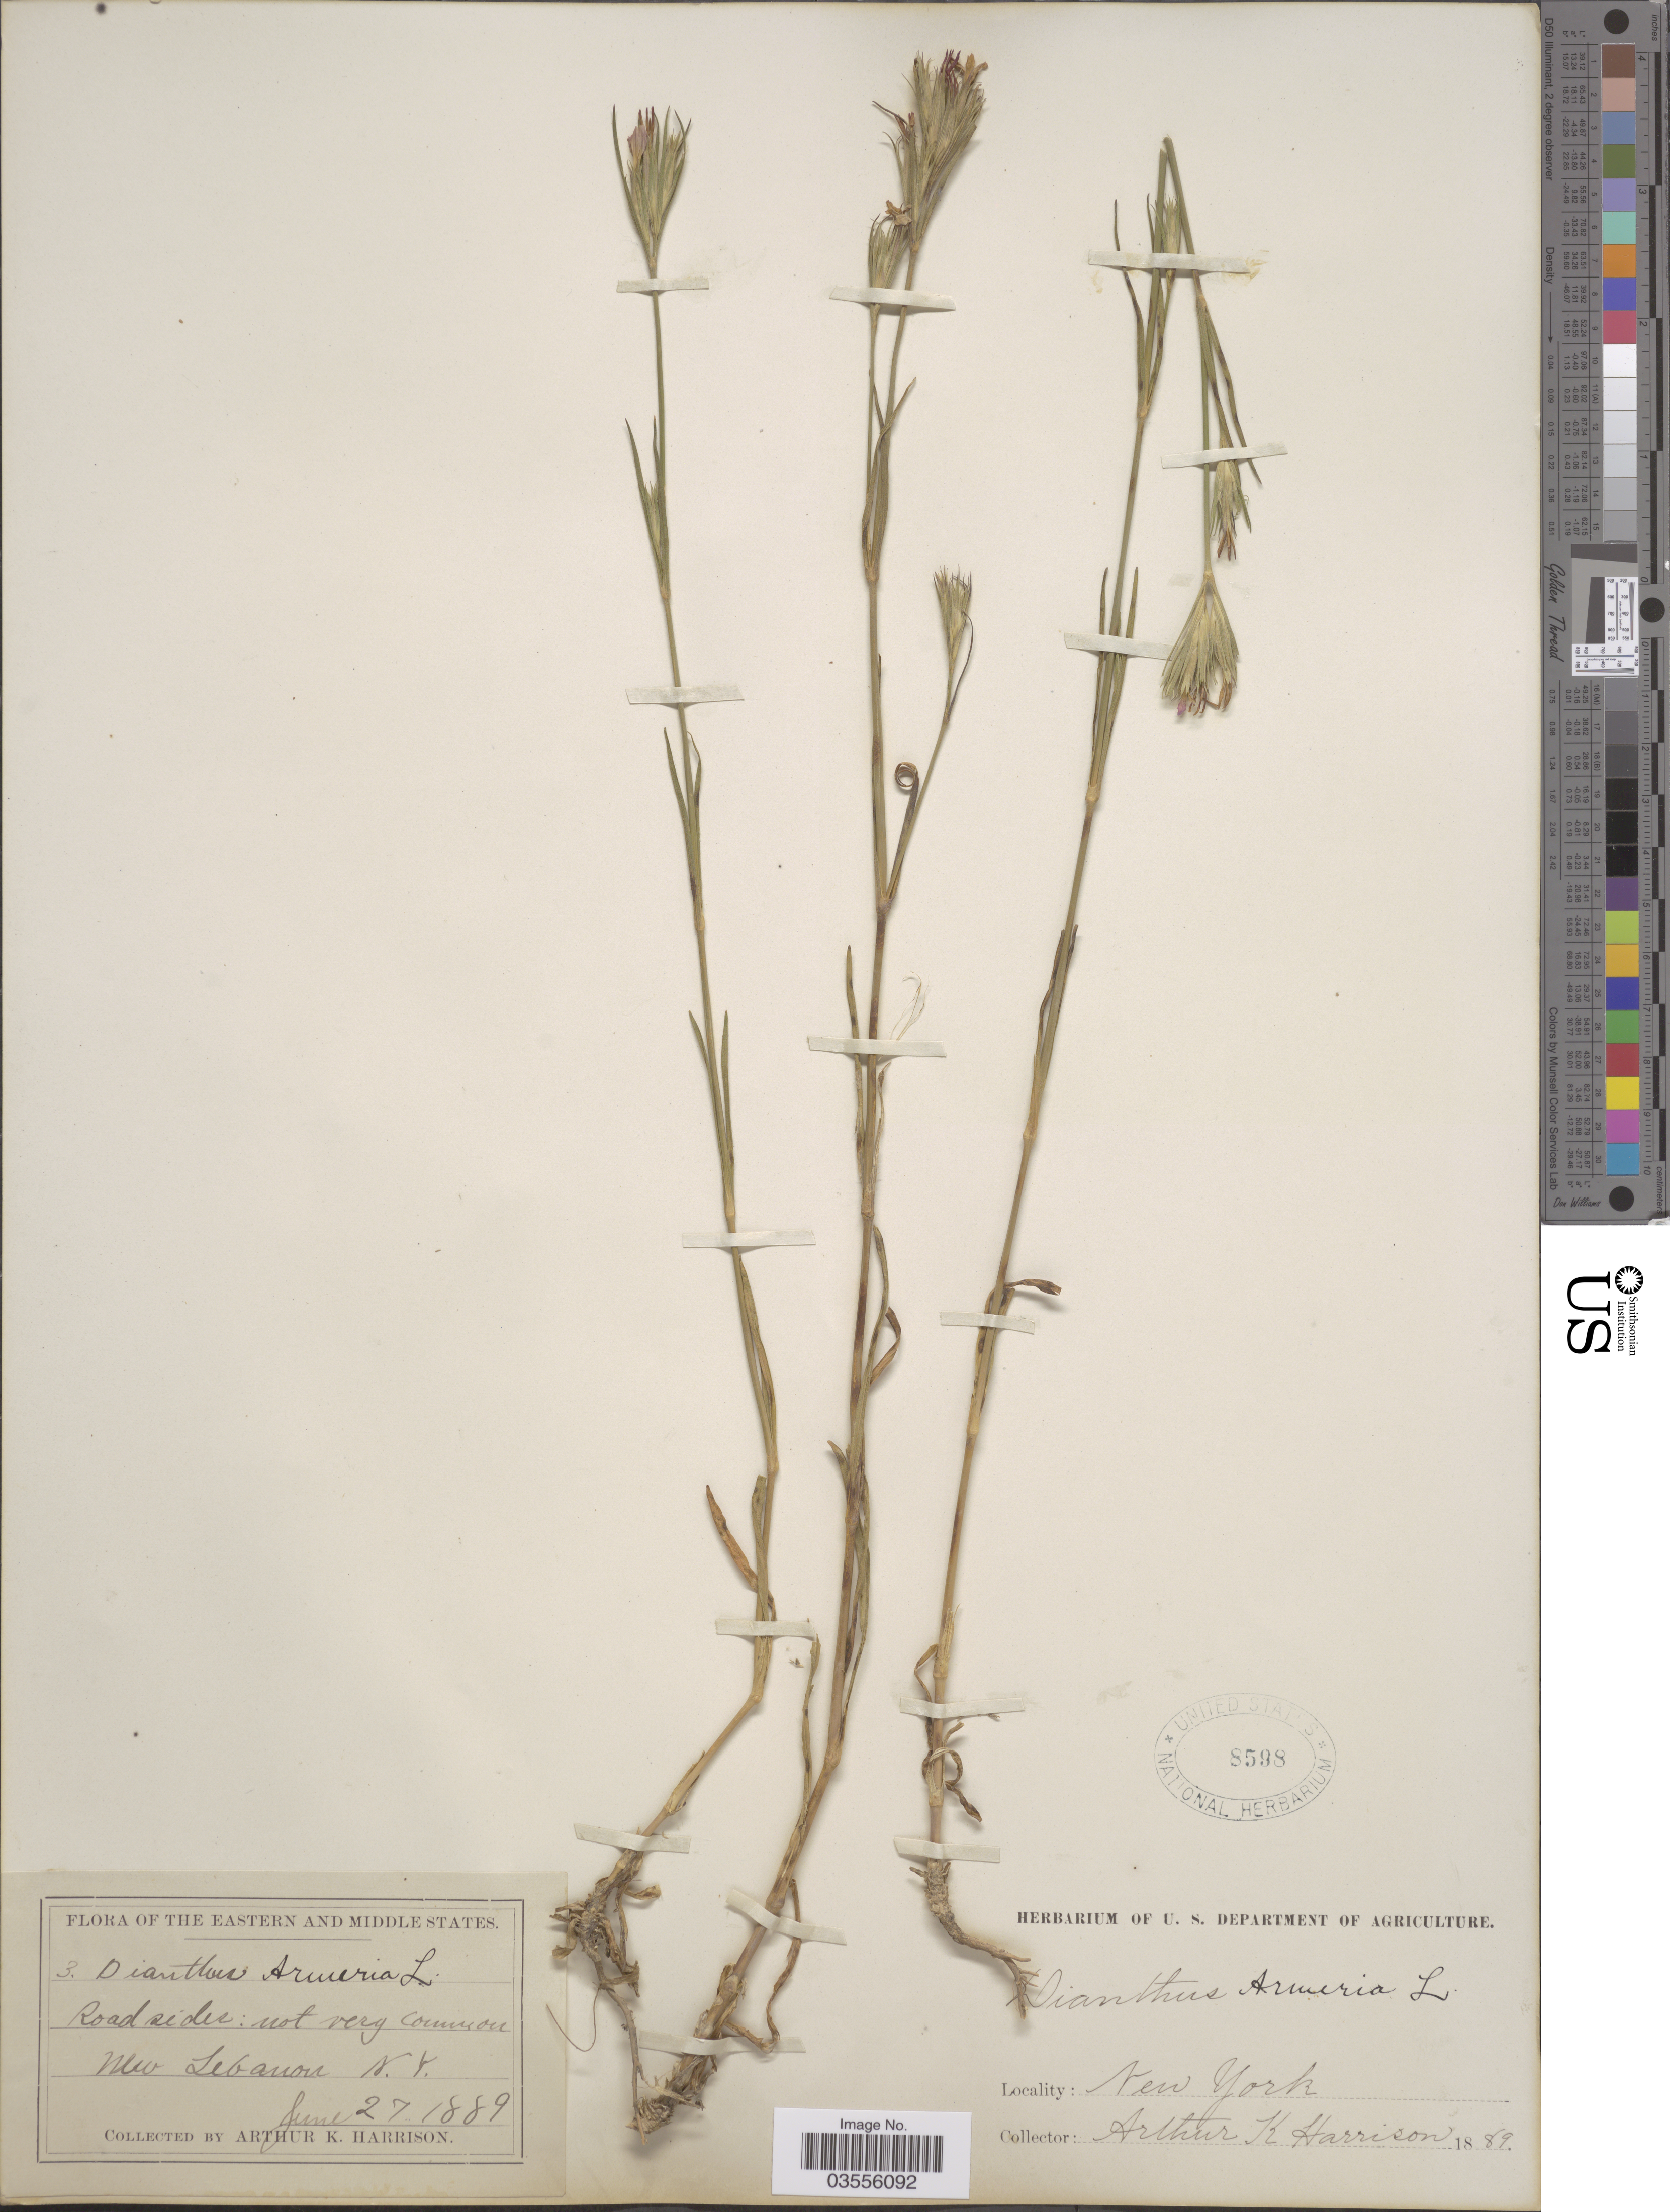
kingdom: Plantae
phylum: Tracheophyta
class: Magnoliopsida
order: Caryophyllales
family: Caryophyllaceae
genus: Dianthus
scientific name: Dianthus armeria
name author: L.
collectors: A. K. Harrison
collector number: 3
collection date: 1889-06-27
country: United States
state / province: New York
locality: Roadsides. New Lebanon.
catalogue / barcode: US 8598